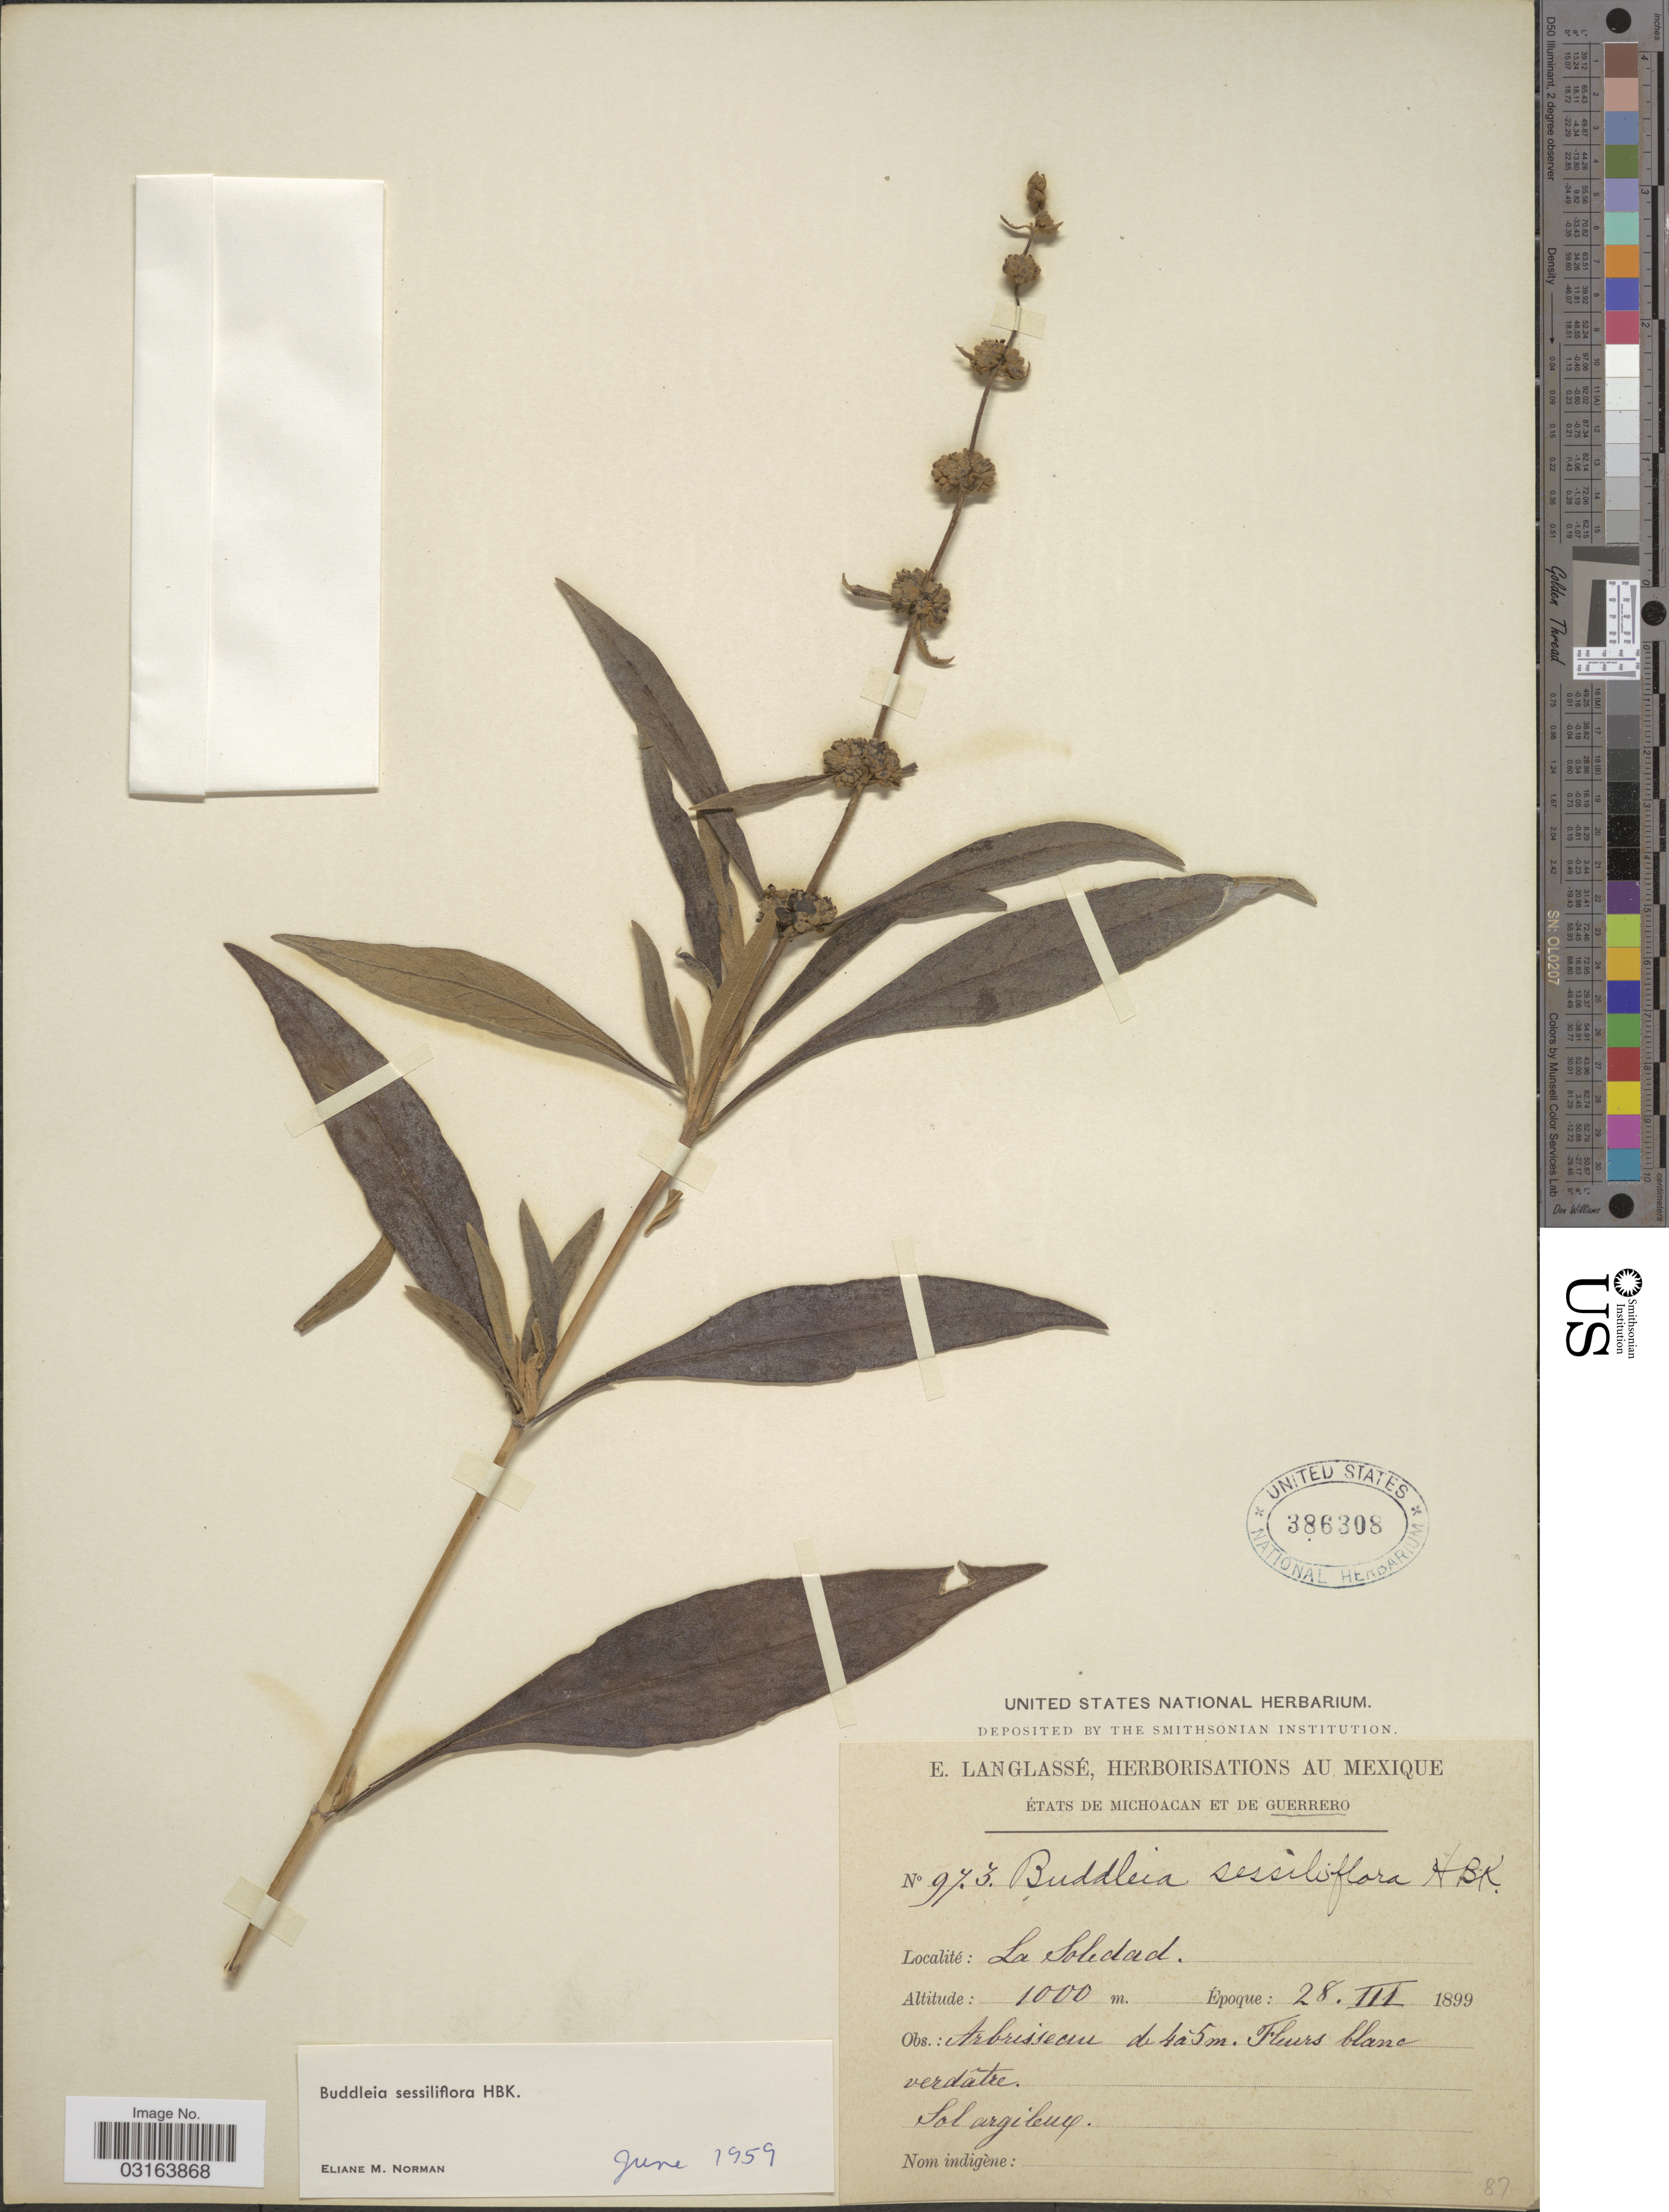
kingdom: Plantae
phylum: Tracheophyta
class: Magnoliopsida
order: Lamiales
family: Scrophulariaceae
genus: Buddleja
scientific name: Buddleja sessiliflora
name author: Kunth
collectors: E. Langlassé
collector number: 973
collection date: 1899-03-28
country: Mexico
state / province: Guerrero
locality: La Soledad.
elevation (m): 1000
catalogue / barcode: US 386308